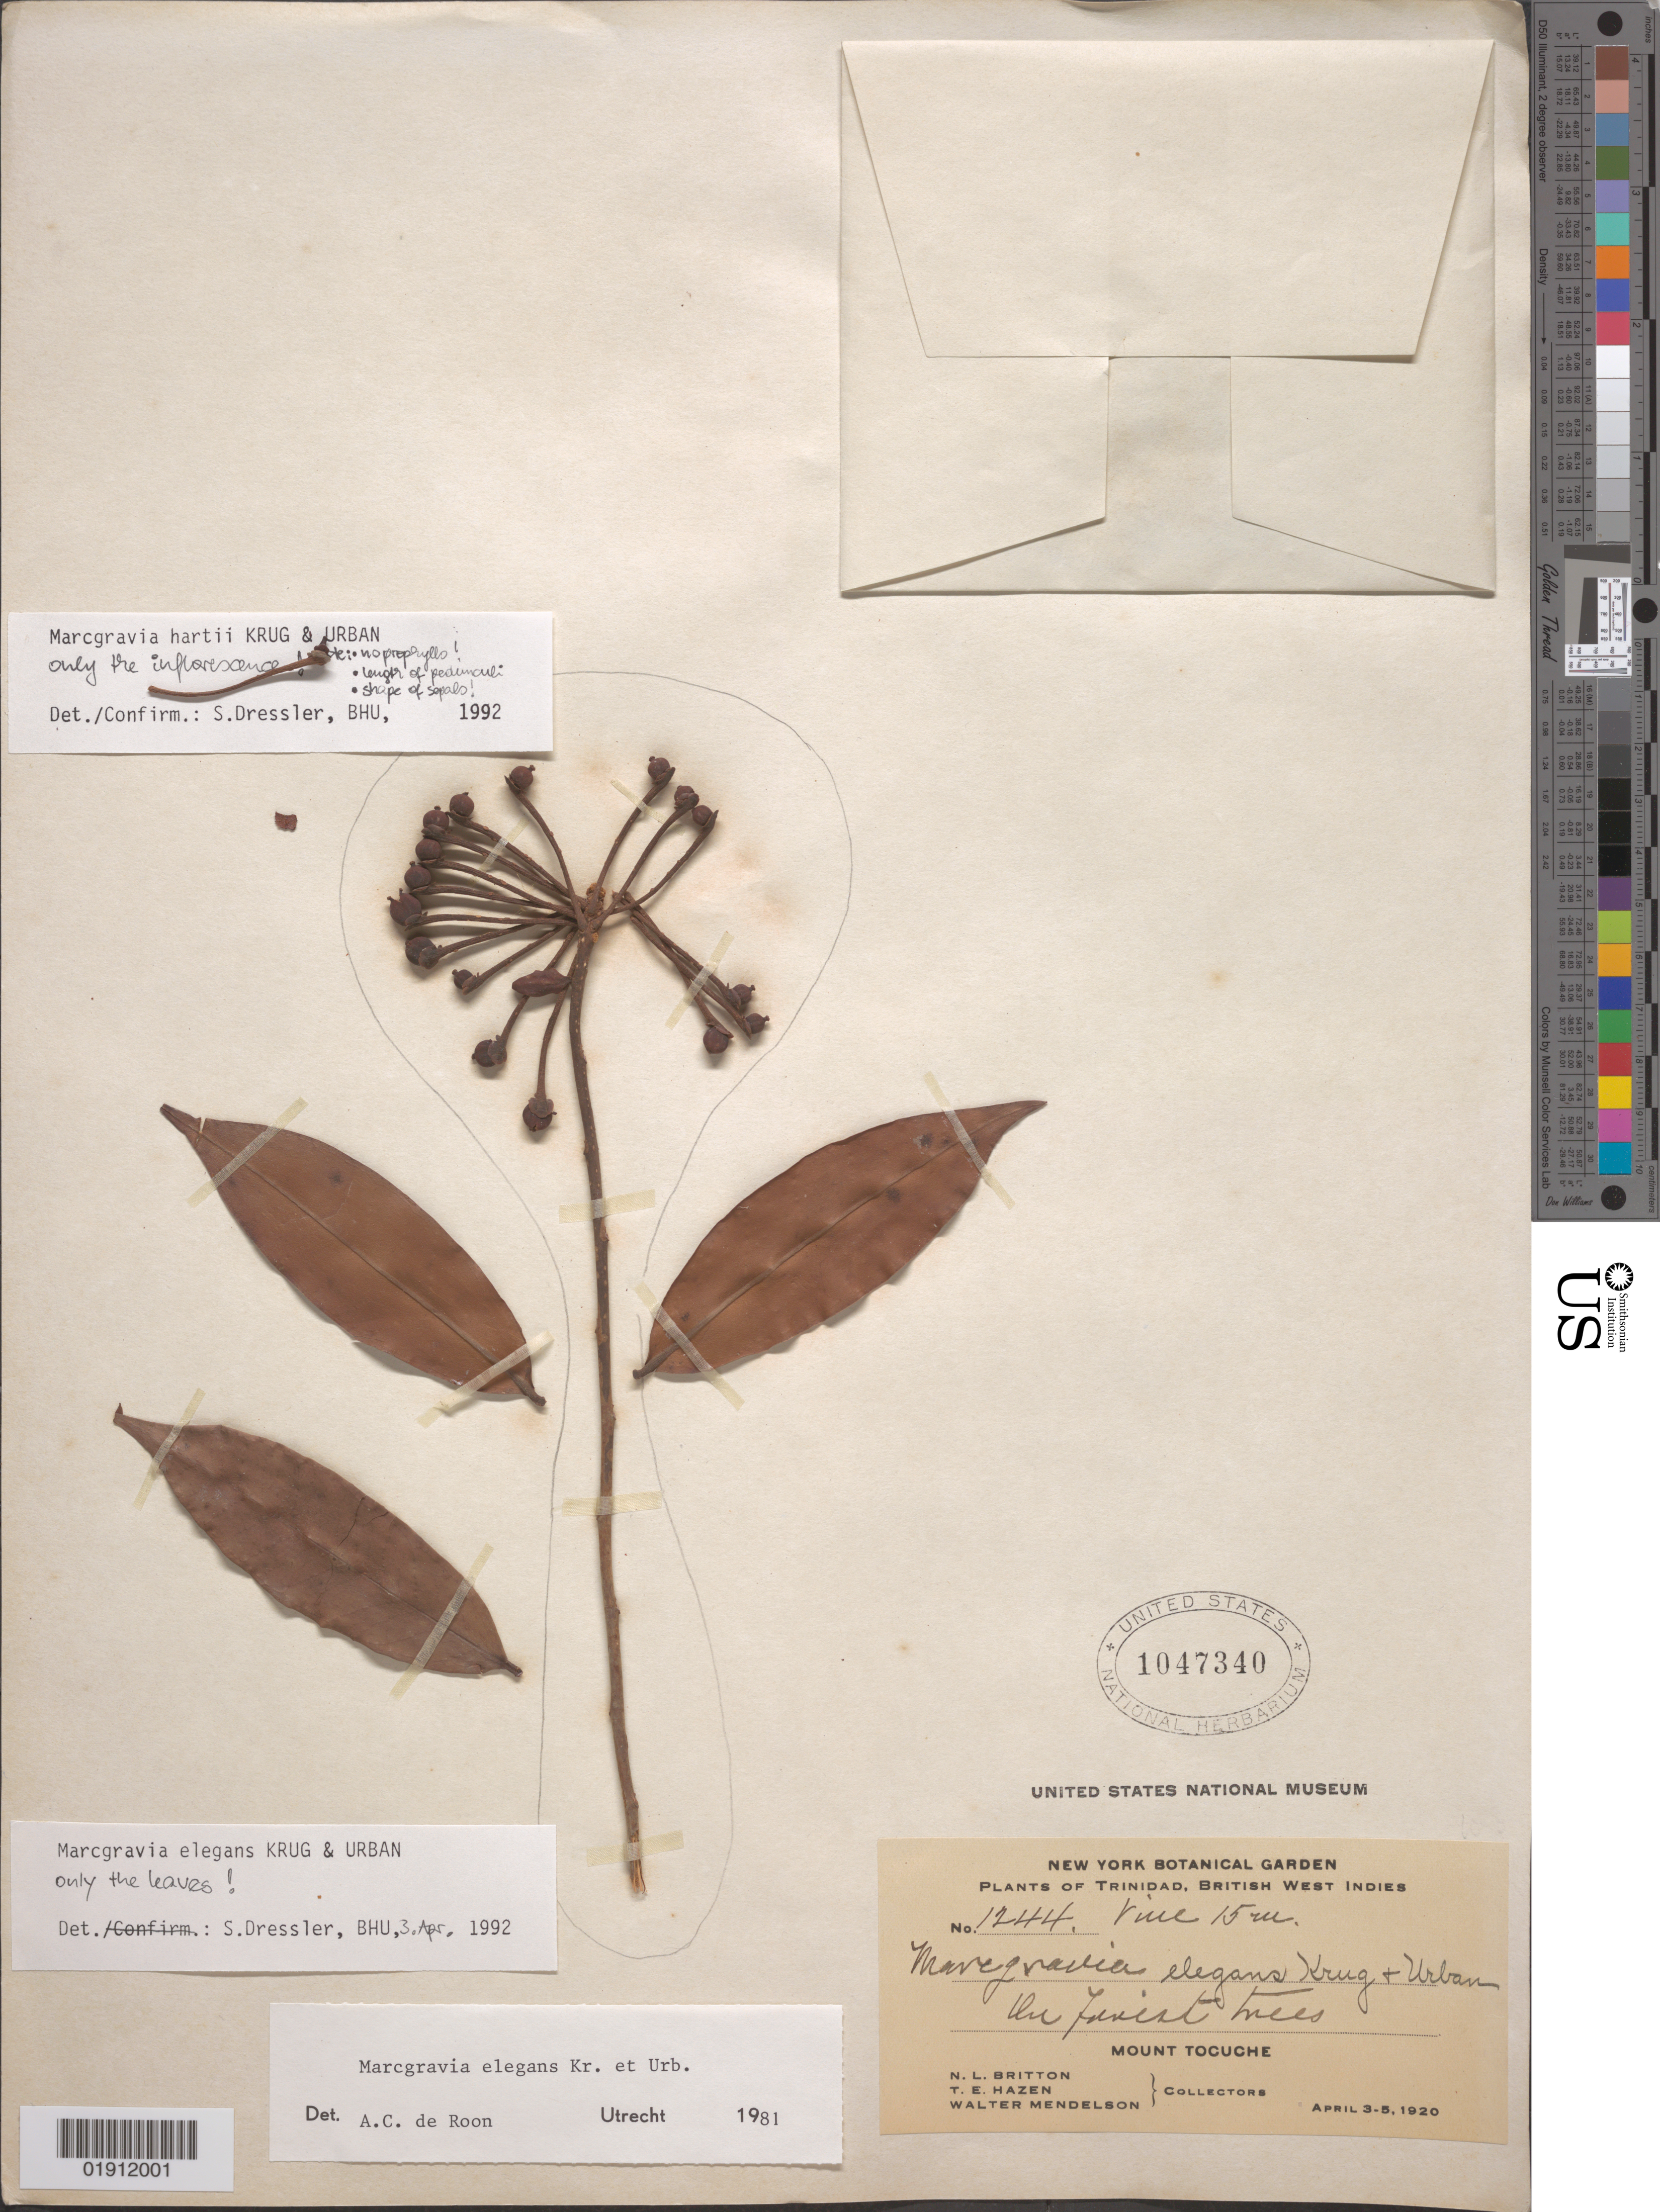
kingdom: Plantae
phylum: Tracheophyta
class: Magnoliopsida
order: Ericales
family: Marcgraviaceae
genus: Marcgravia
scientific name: Marcgravia hartii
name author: Krug & Urb.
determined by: Dressler, S., (FR), Forschungsinstitut Und Naturmuseum Senckenberg (GERMANY)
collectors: N. Britton, T. E. Hazen & W. Mendelson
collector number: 1244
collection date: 1920-04-03/1920-04-05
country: Trinidad and Tobago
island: Trinidad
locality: Mount Tocuche [El Tucuche]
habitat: On forest trees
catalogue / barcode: US 1047340-2